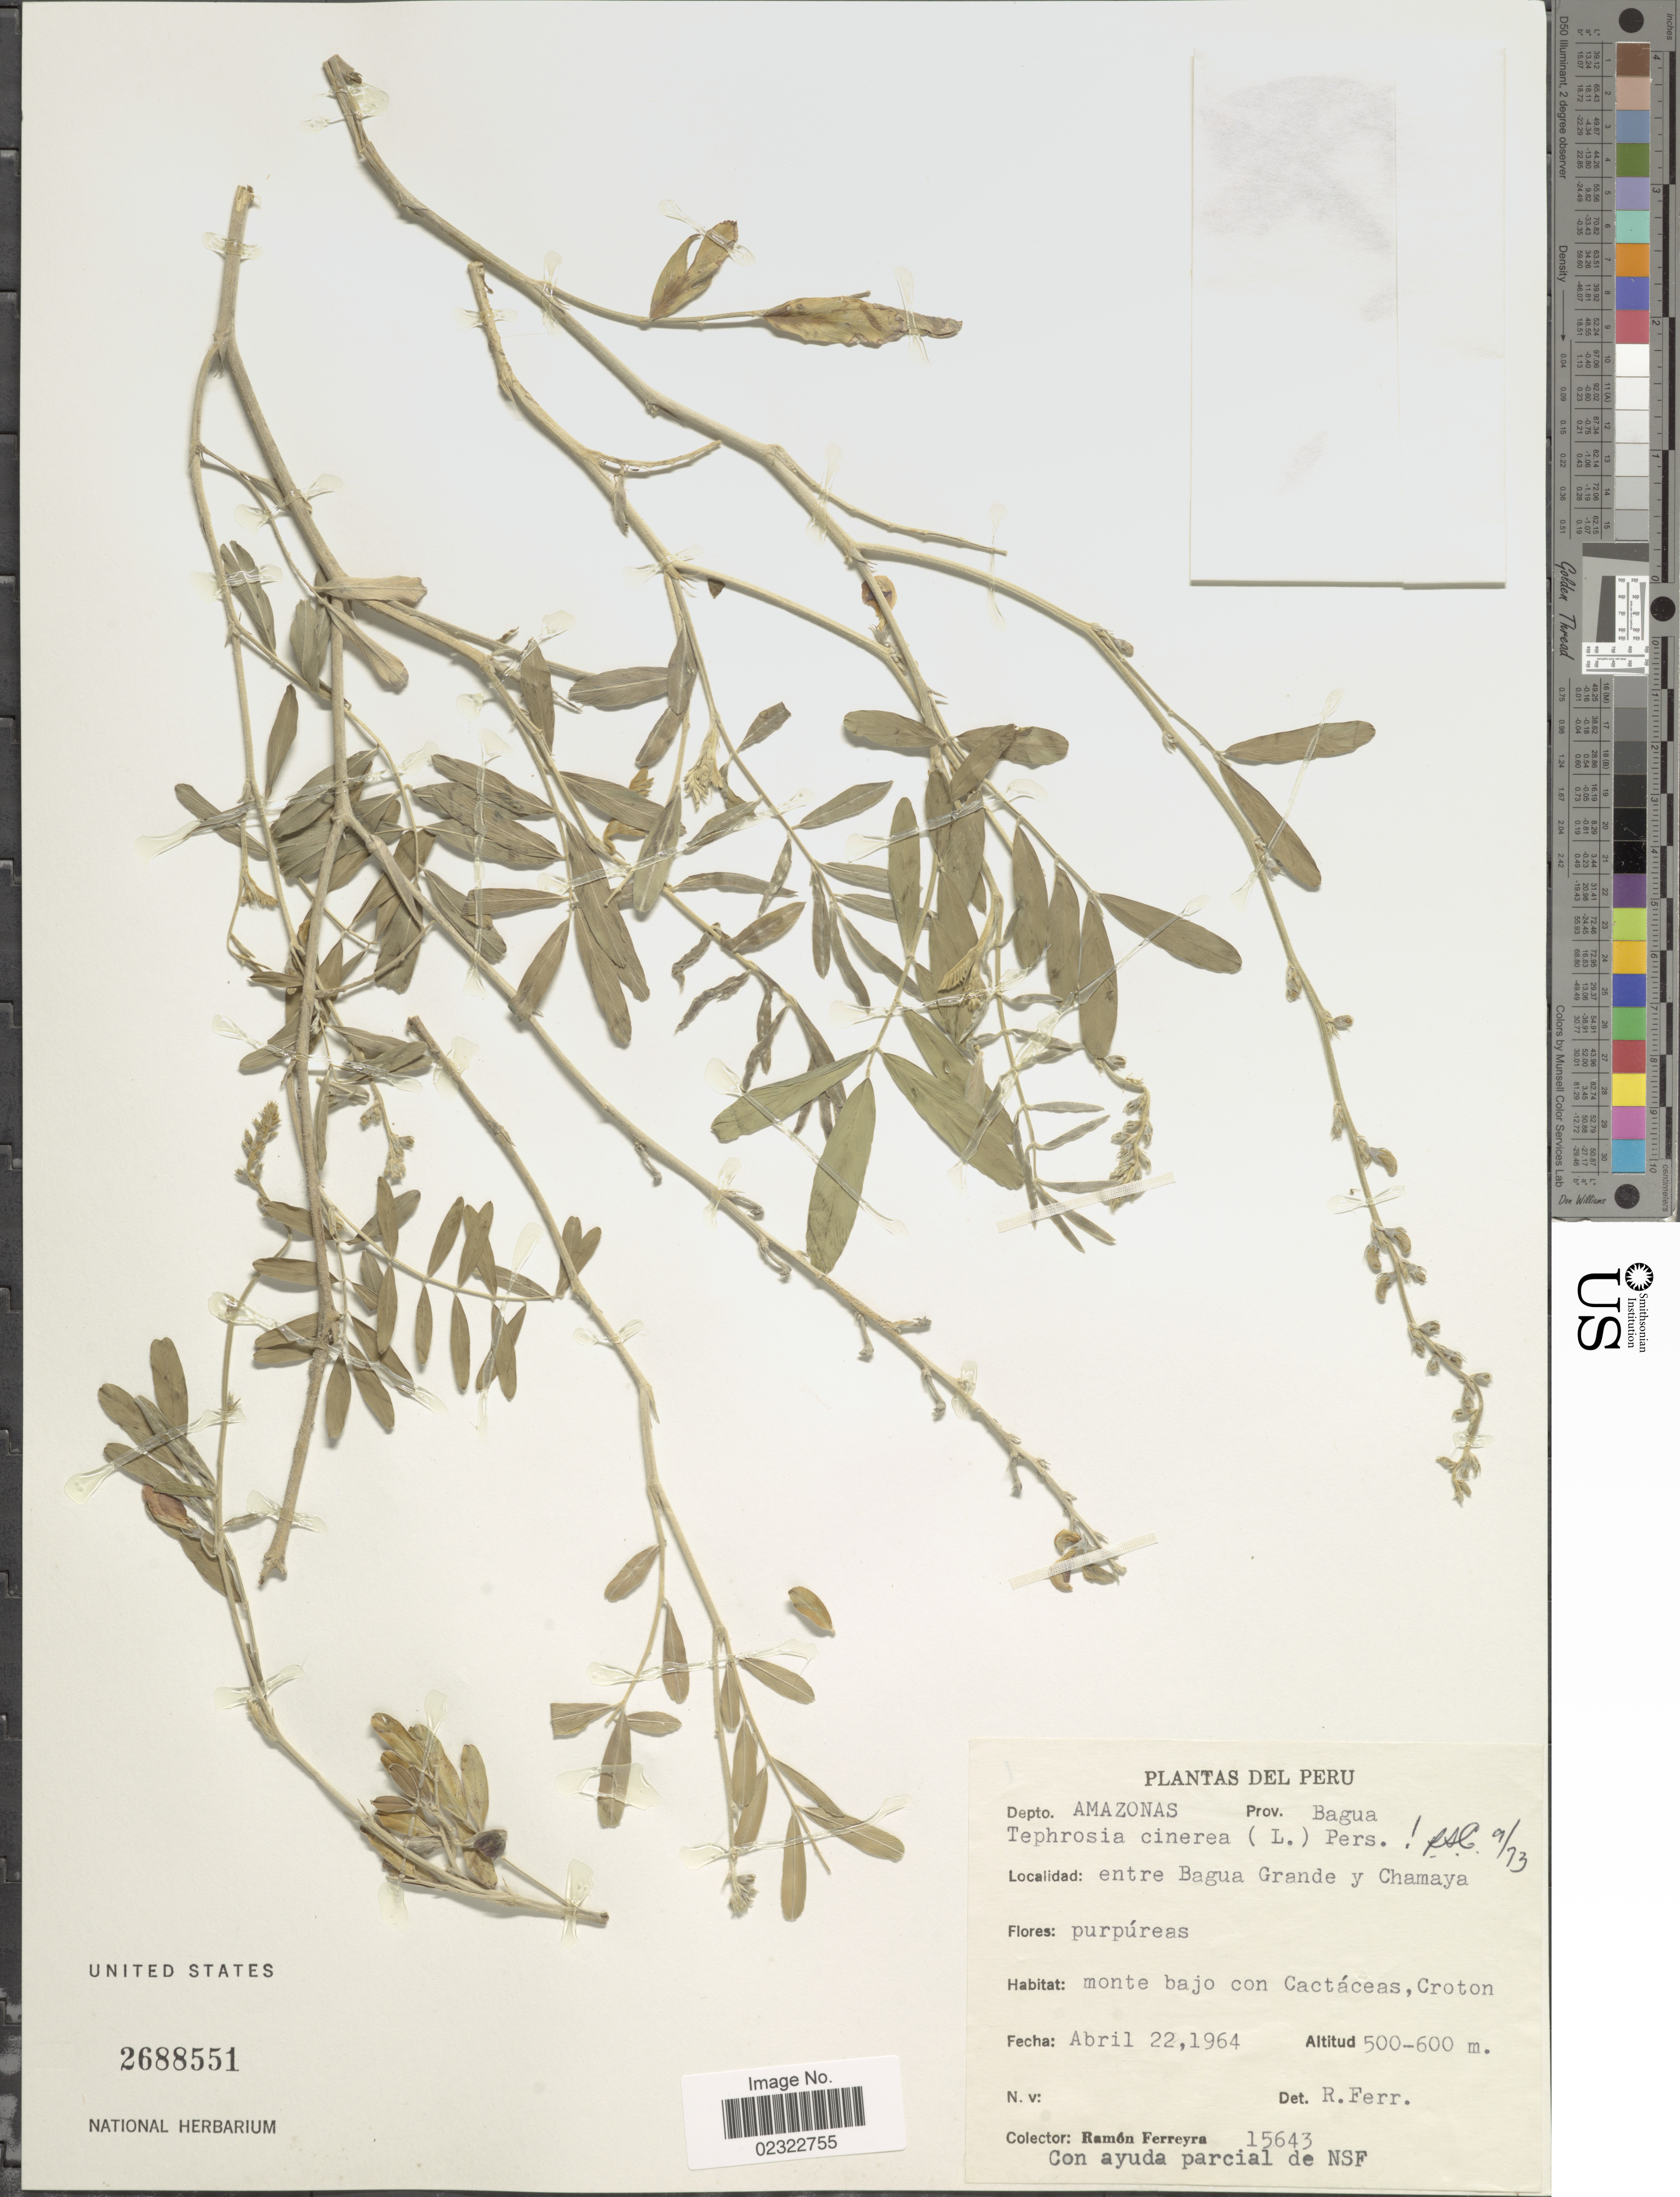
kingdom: Plantae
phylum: Tracheophyta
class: Magnoliopsida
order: Fabales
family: Fabaceae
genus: Tephrosia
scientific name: Tephrosia cinerea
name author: (L.) Pers.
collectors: R. A. Ferreyra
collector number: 15643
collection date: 1964-04-22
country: Peru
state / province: Amazonas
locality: Prov. Bagua. Entre Bagua Grande y Chamaya.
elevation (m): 500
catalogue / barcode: US 2688551